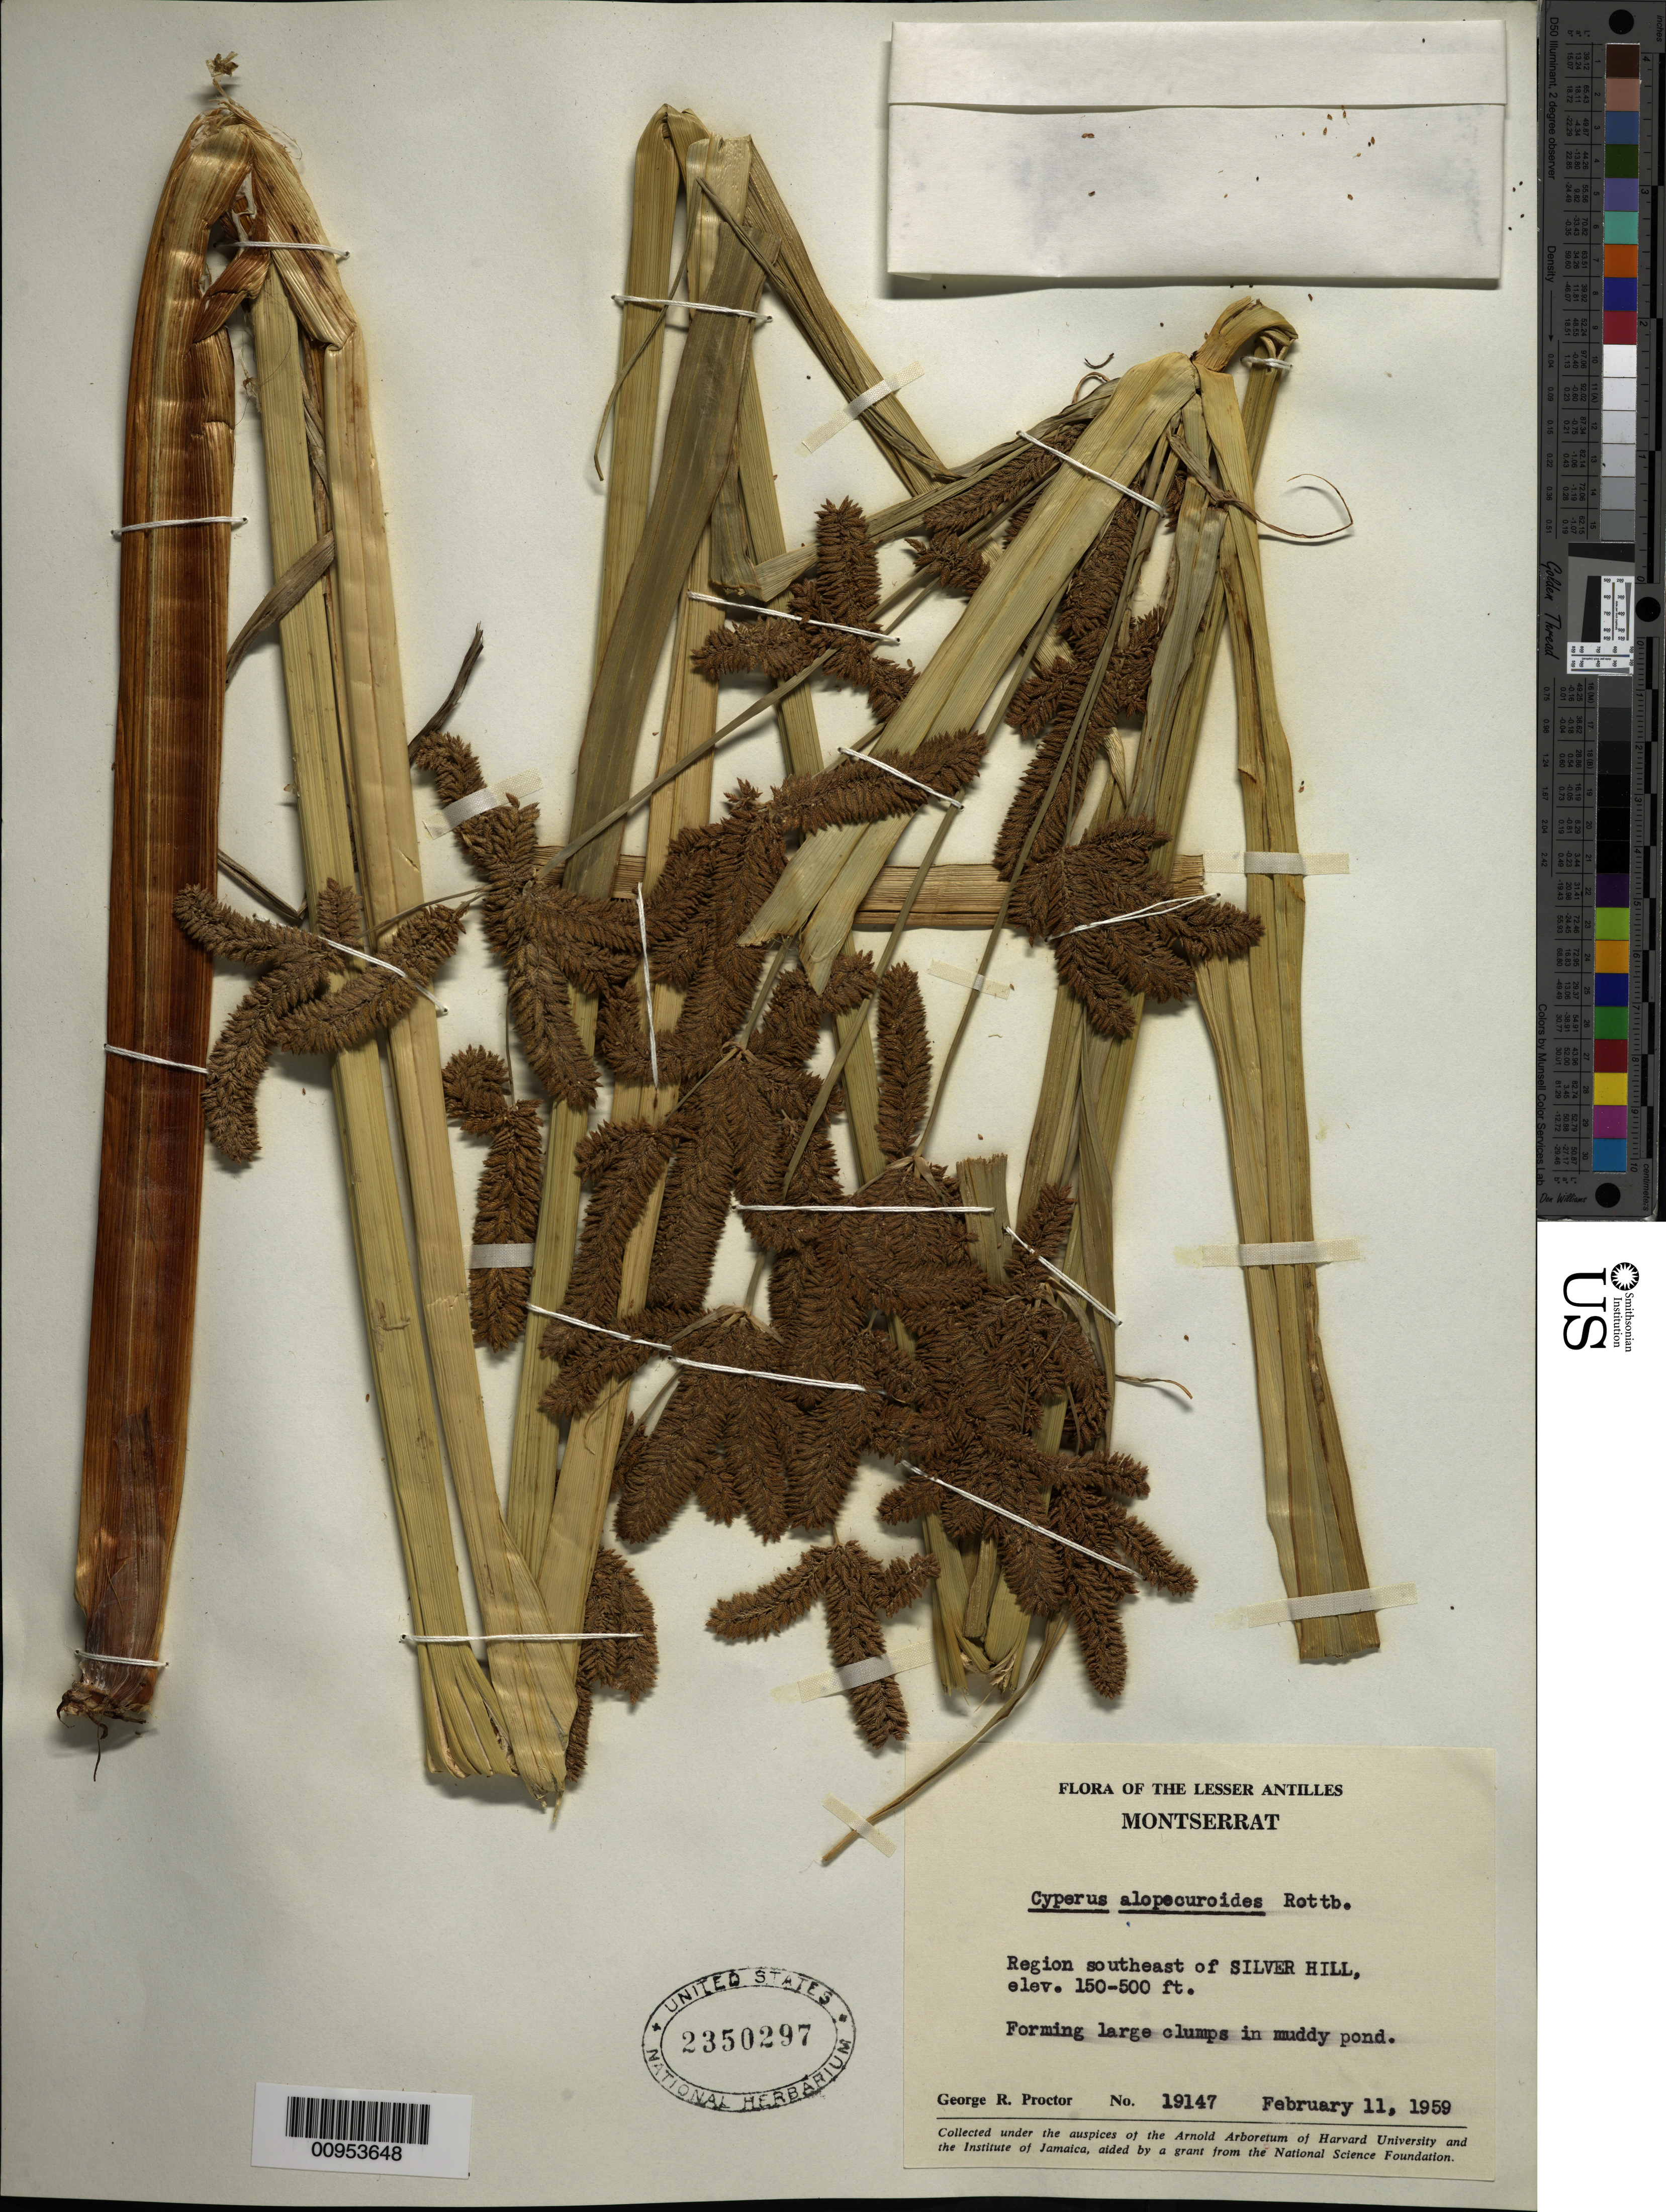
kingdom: Plantae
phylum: Tracheophyta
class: Liliopsida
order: Poales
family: Cyperaceae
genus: Cyperus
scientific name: Cyperus alopecuroides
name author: Rottb.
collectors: G. R. Proctor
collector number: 19147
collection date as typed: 11 Feb 1959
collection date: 1959-02-11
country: Montserrat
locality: Region SE of Silver Hill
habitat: In muddy pond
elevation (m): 46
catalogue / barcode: US 2350297